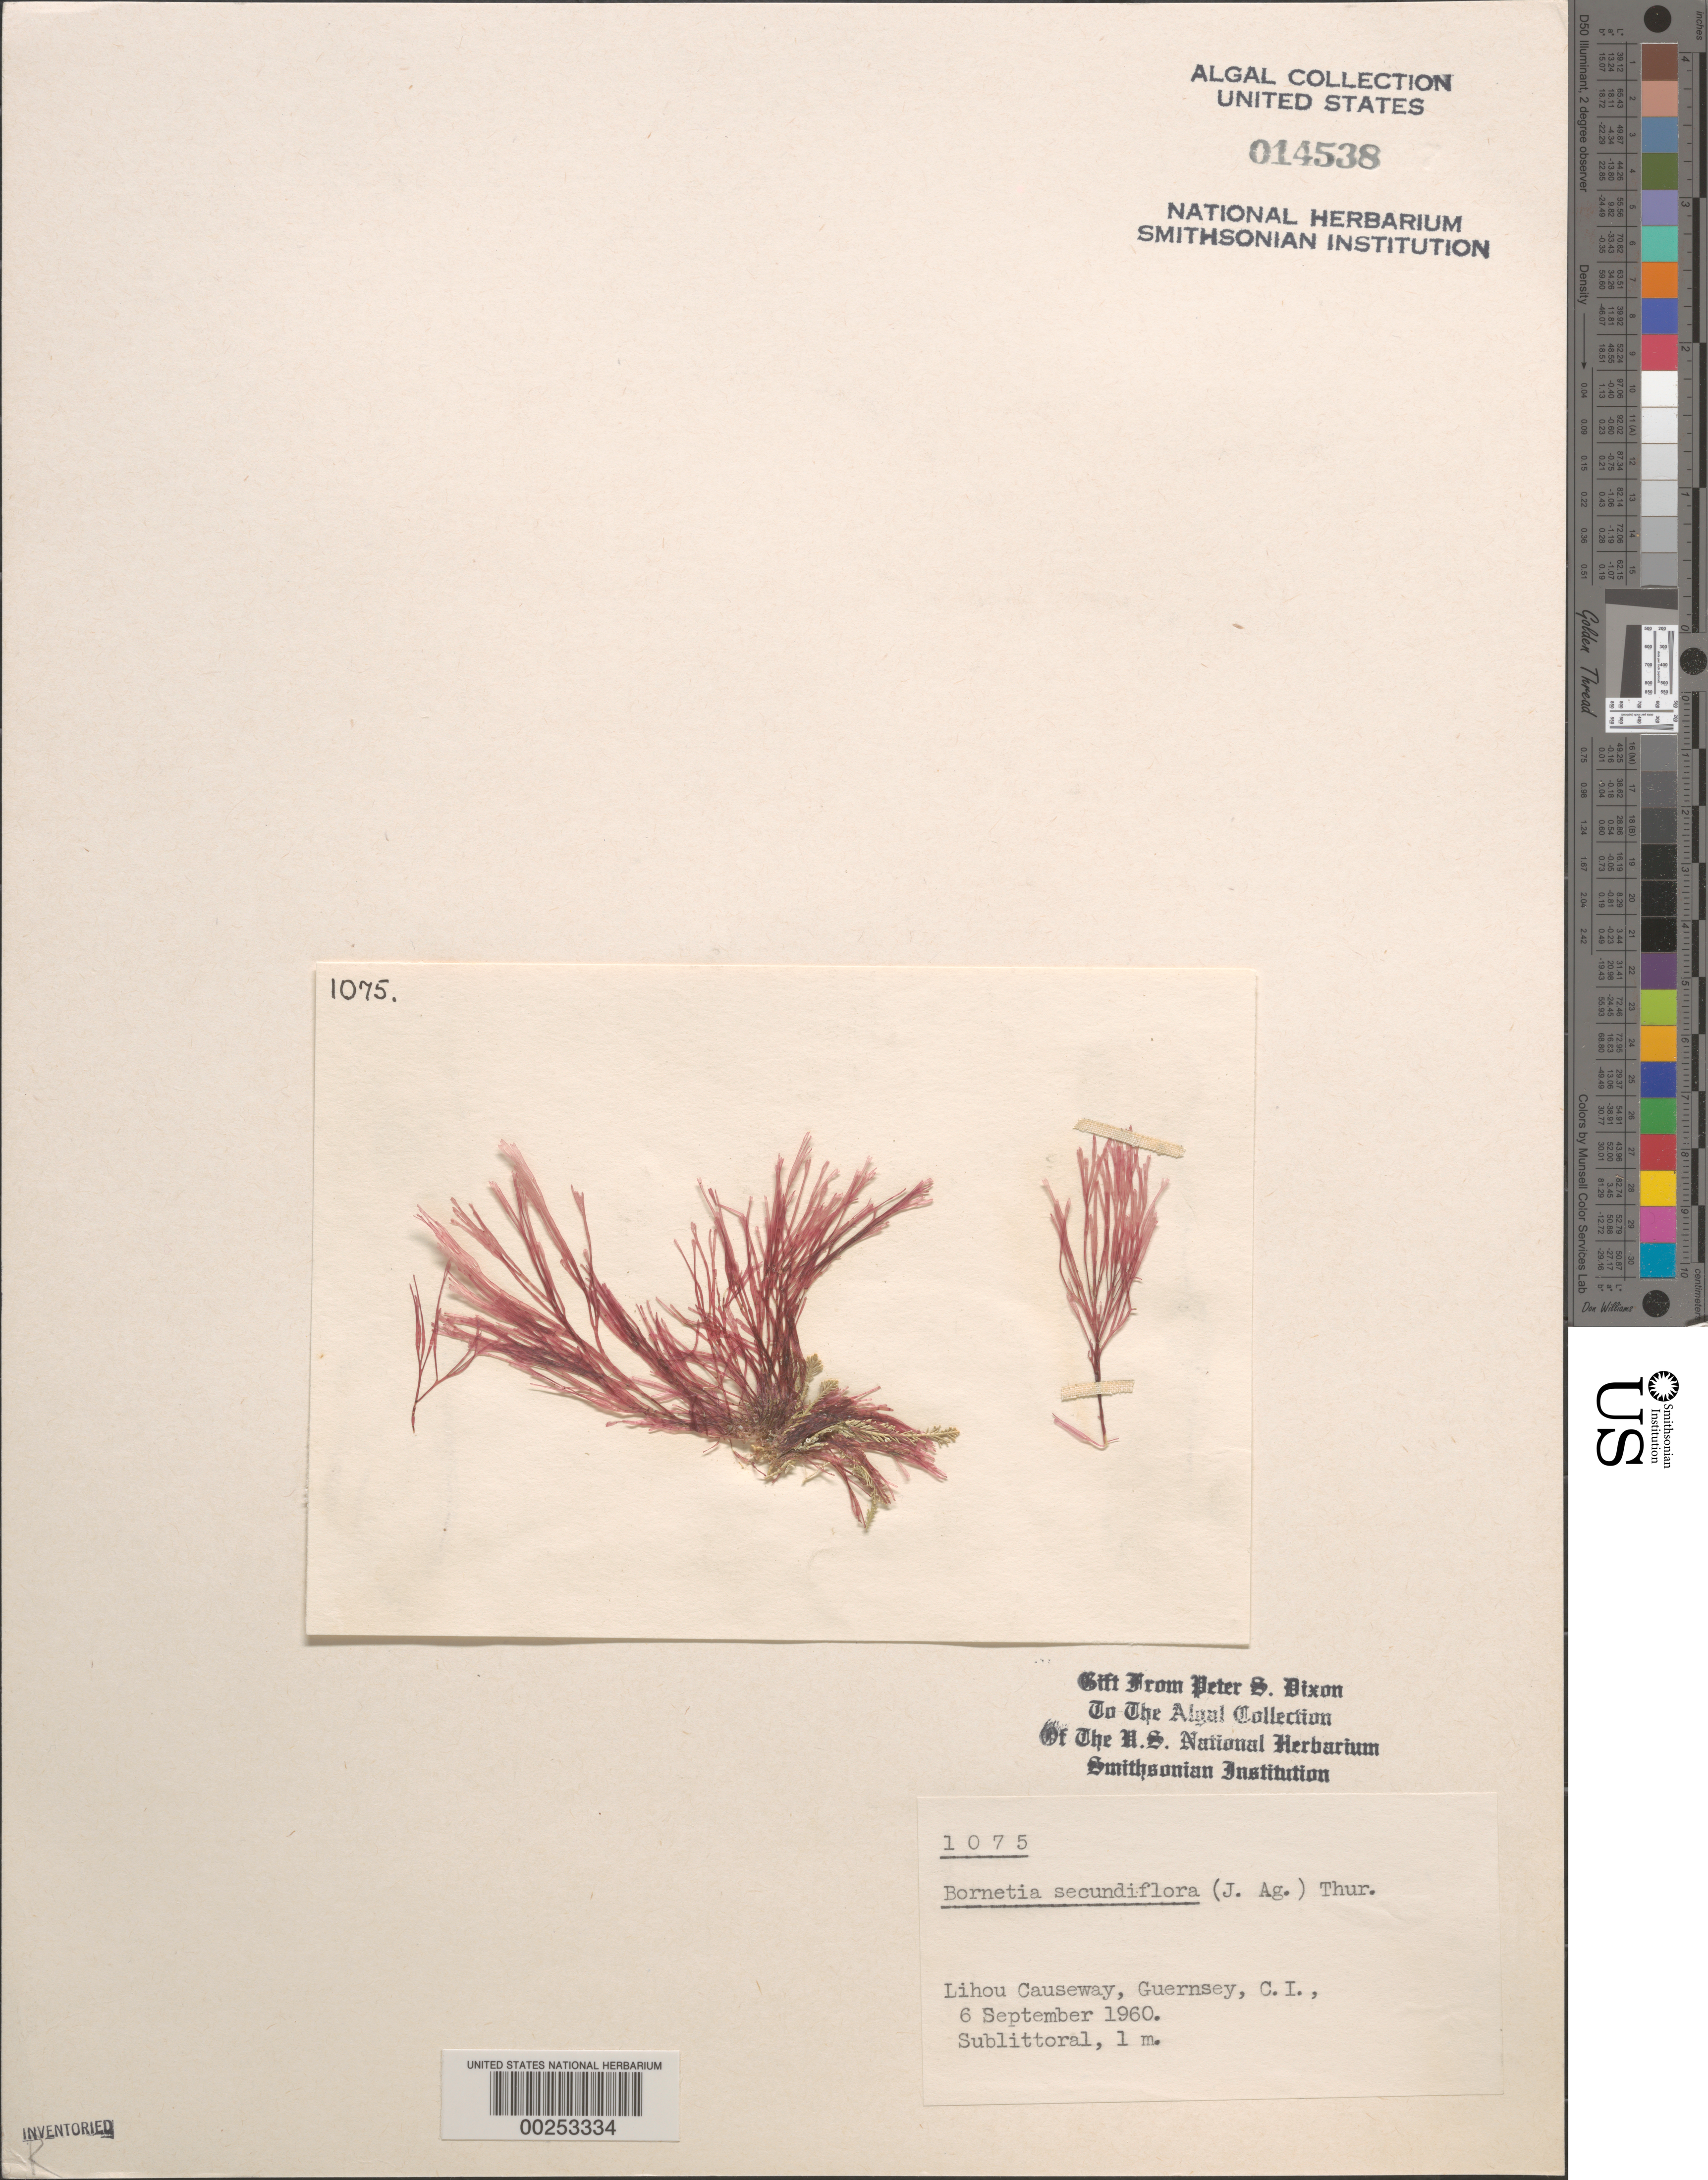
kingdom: Plantae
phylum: Rhodophyta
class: Florideophyceae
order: Ceramiales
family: Ceramiaceae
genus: Bornetia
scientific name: Bornetia secundiflora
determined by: Dixon, P. S.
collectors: P. S. Dixon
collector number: PSD 1075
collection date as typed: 06 Sep 1960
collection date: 1960-09-06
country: United Kingdom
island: Guernsey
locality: Lihou Causeway. Bailiwick of Guernsey.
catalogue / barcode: US 14538